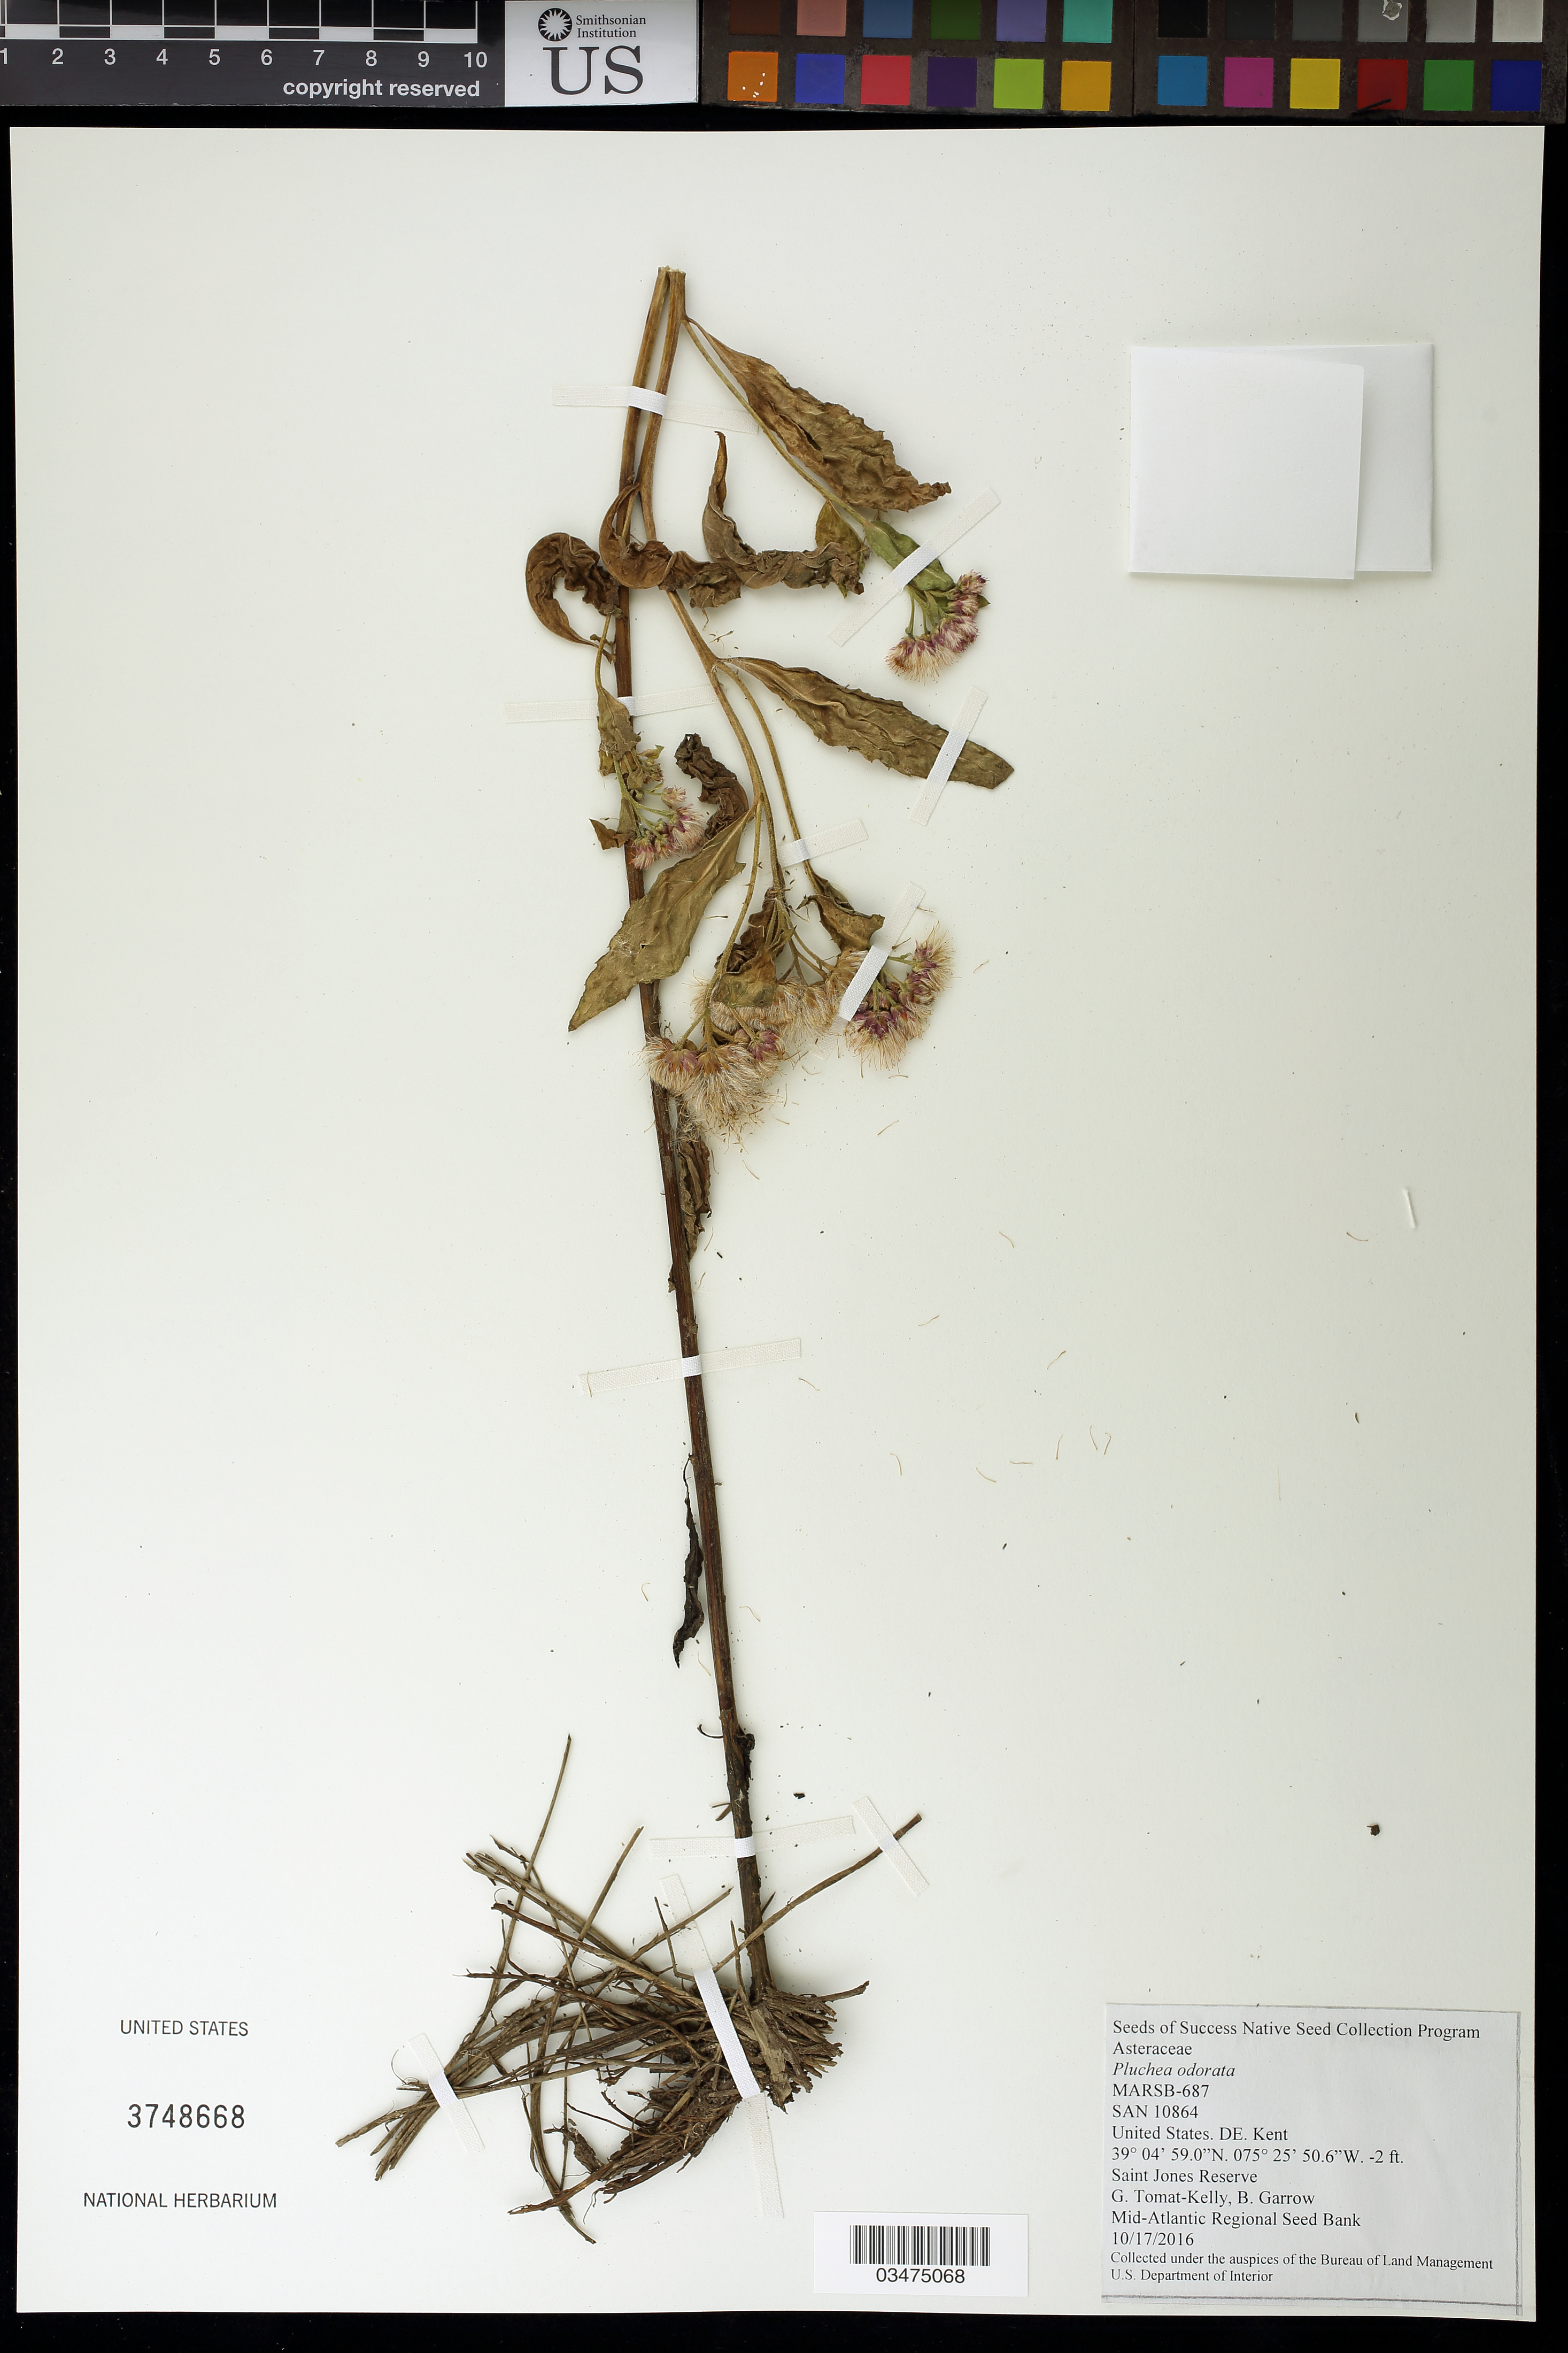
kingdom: Plantae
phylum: Tracheophyta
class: Magnoliopsida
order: Asterales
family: Asteraceae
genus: Pluchea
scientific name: Pluchea odorata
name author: (L.) Cass.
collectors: G. Tomat-Kelly & B. Garrow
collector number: MARSB-687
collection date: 2016-10-17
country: United States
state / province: Delaware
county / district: Kent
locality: Saint Jones Preserve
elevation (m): -1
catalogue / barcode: US 3748668